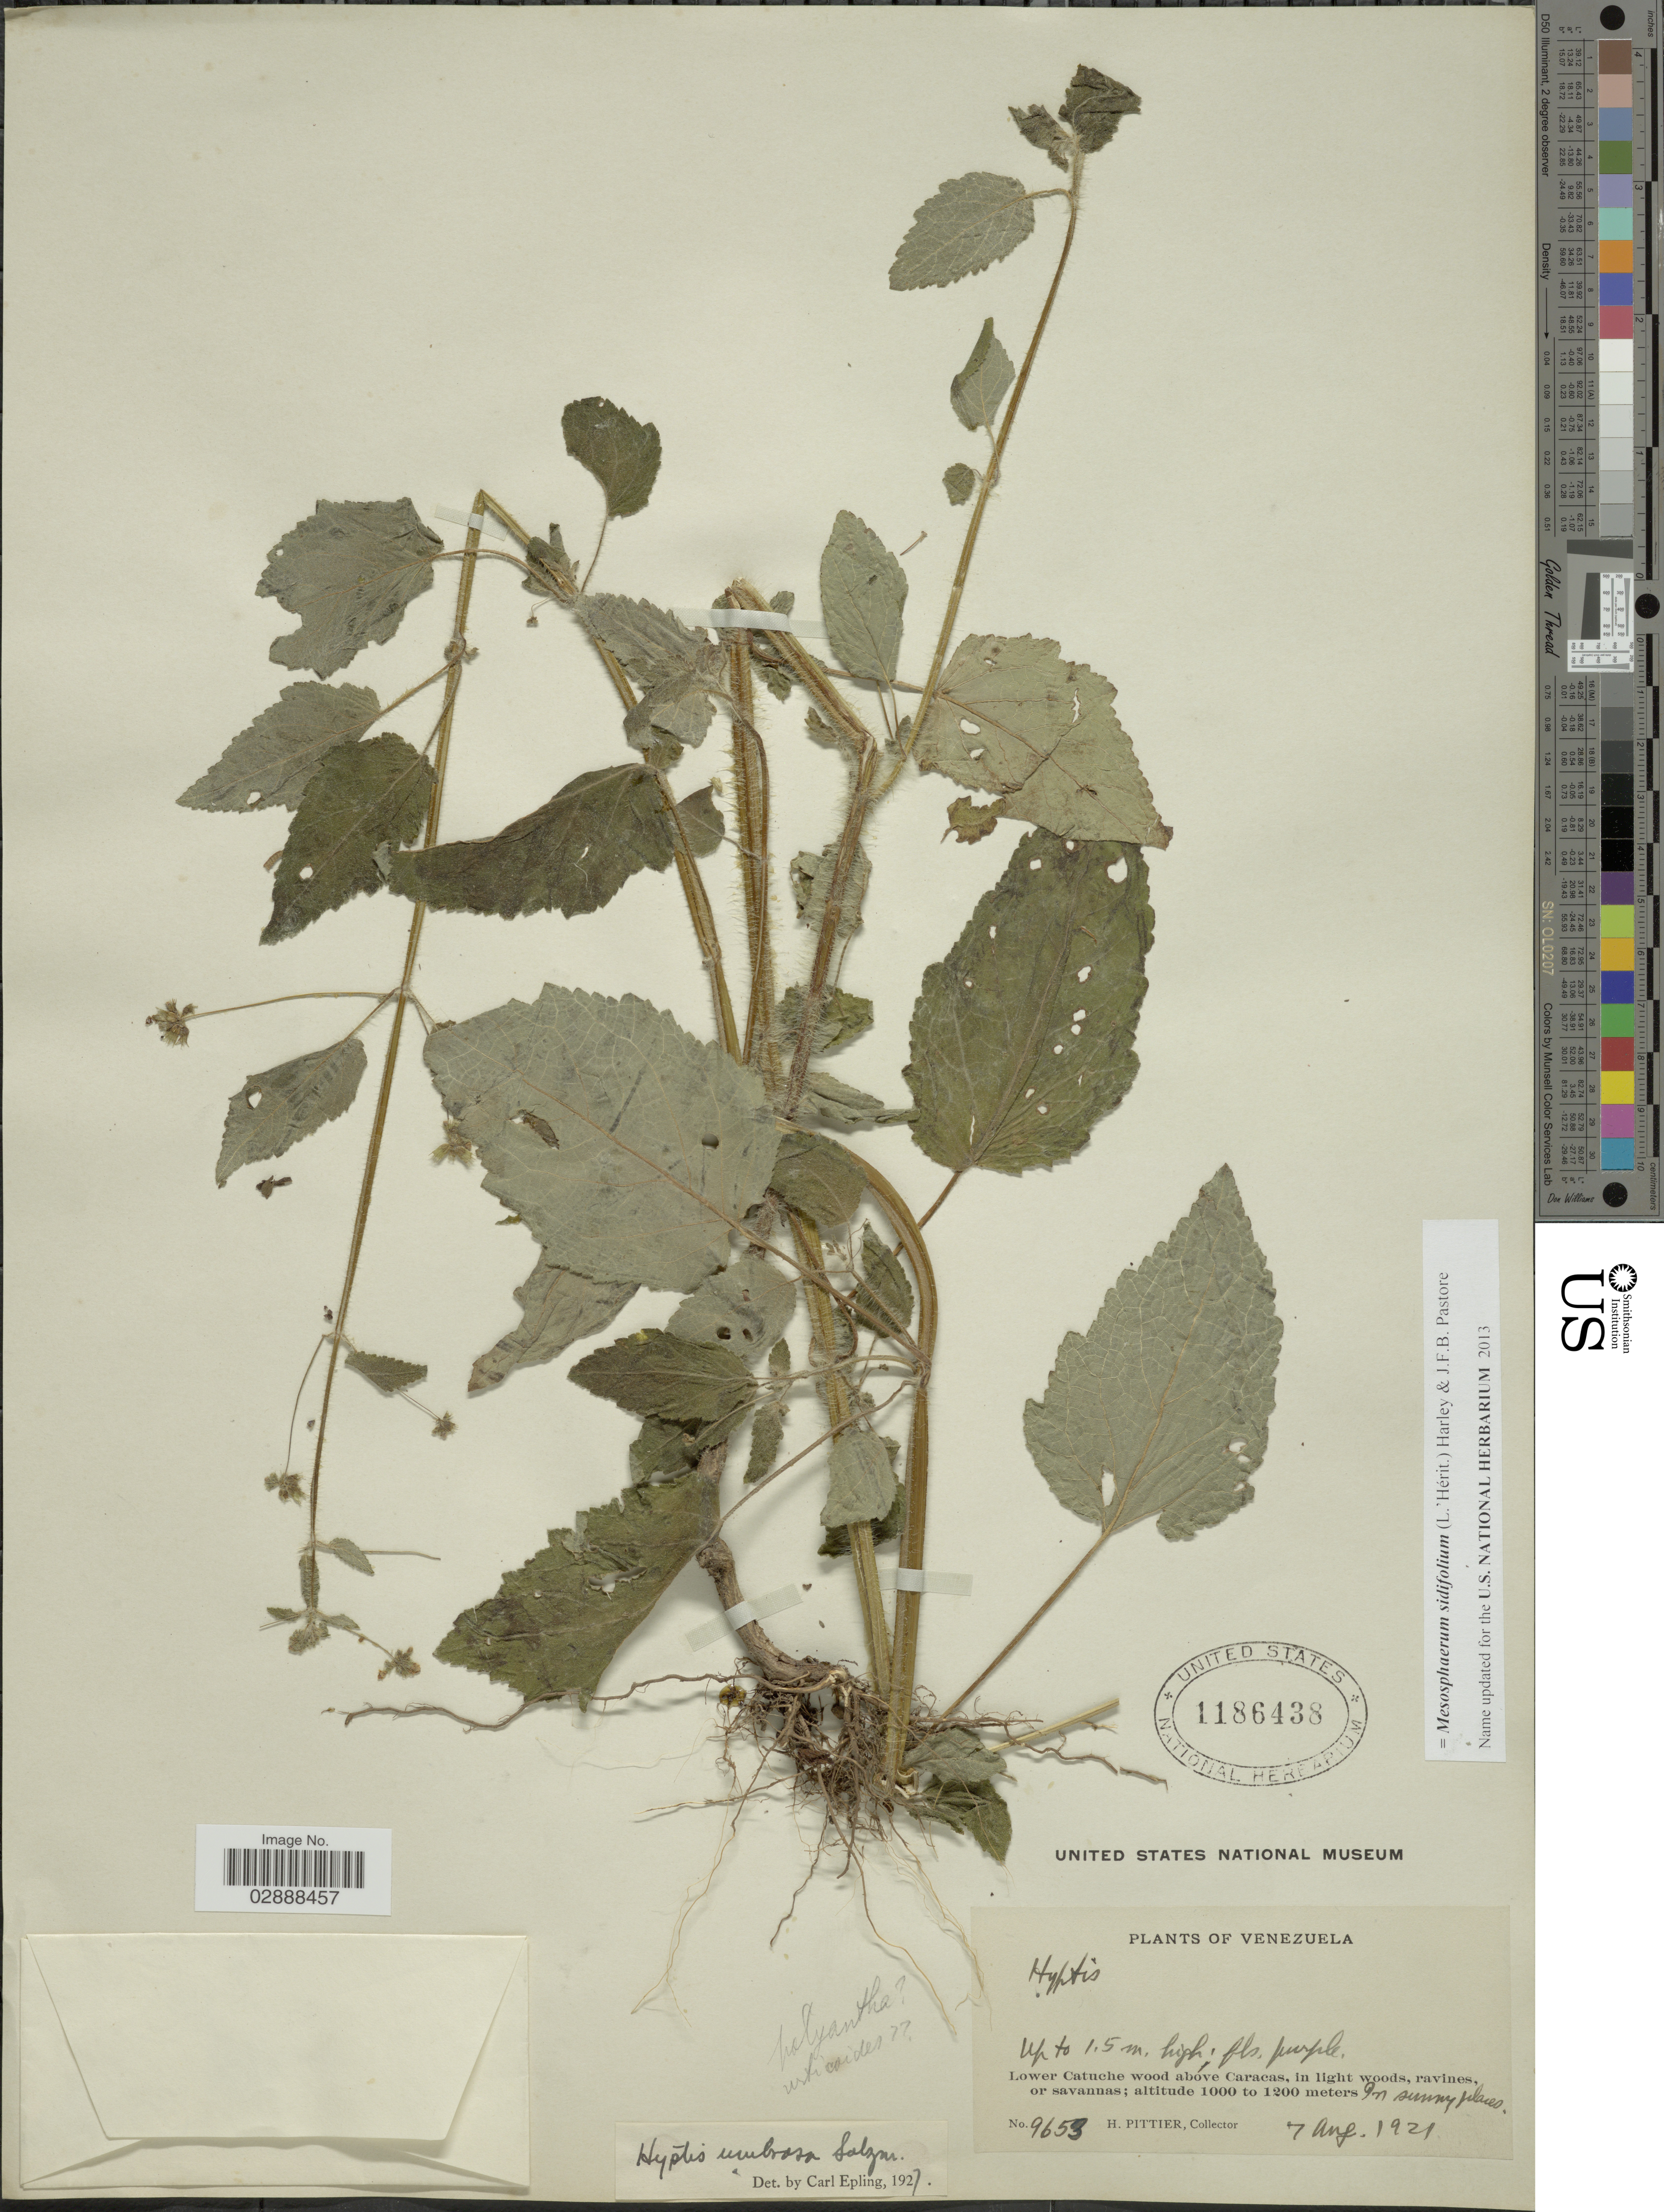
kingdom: Plantae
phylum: Tracheophyta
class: Magnoliopsida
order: Lamiales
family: Lamiaceae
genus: Mesosphaerum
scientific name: Mesosphaerum sidifolium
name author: (L'Hér.) Harley & J.F.B. Pastore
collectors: H. F. Pittier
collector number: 9653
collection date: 1921-08-07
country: Venezuela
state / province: Distrito Federal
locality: Lower Catuche wood above Caracas, in light woods, ravines or savannas.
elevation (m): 1000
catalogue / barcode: US 1186438